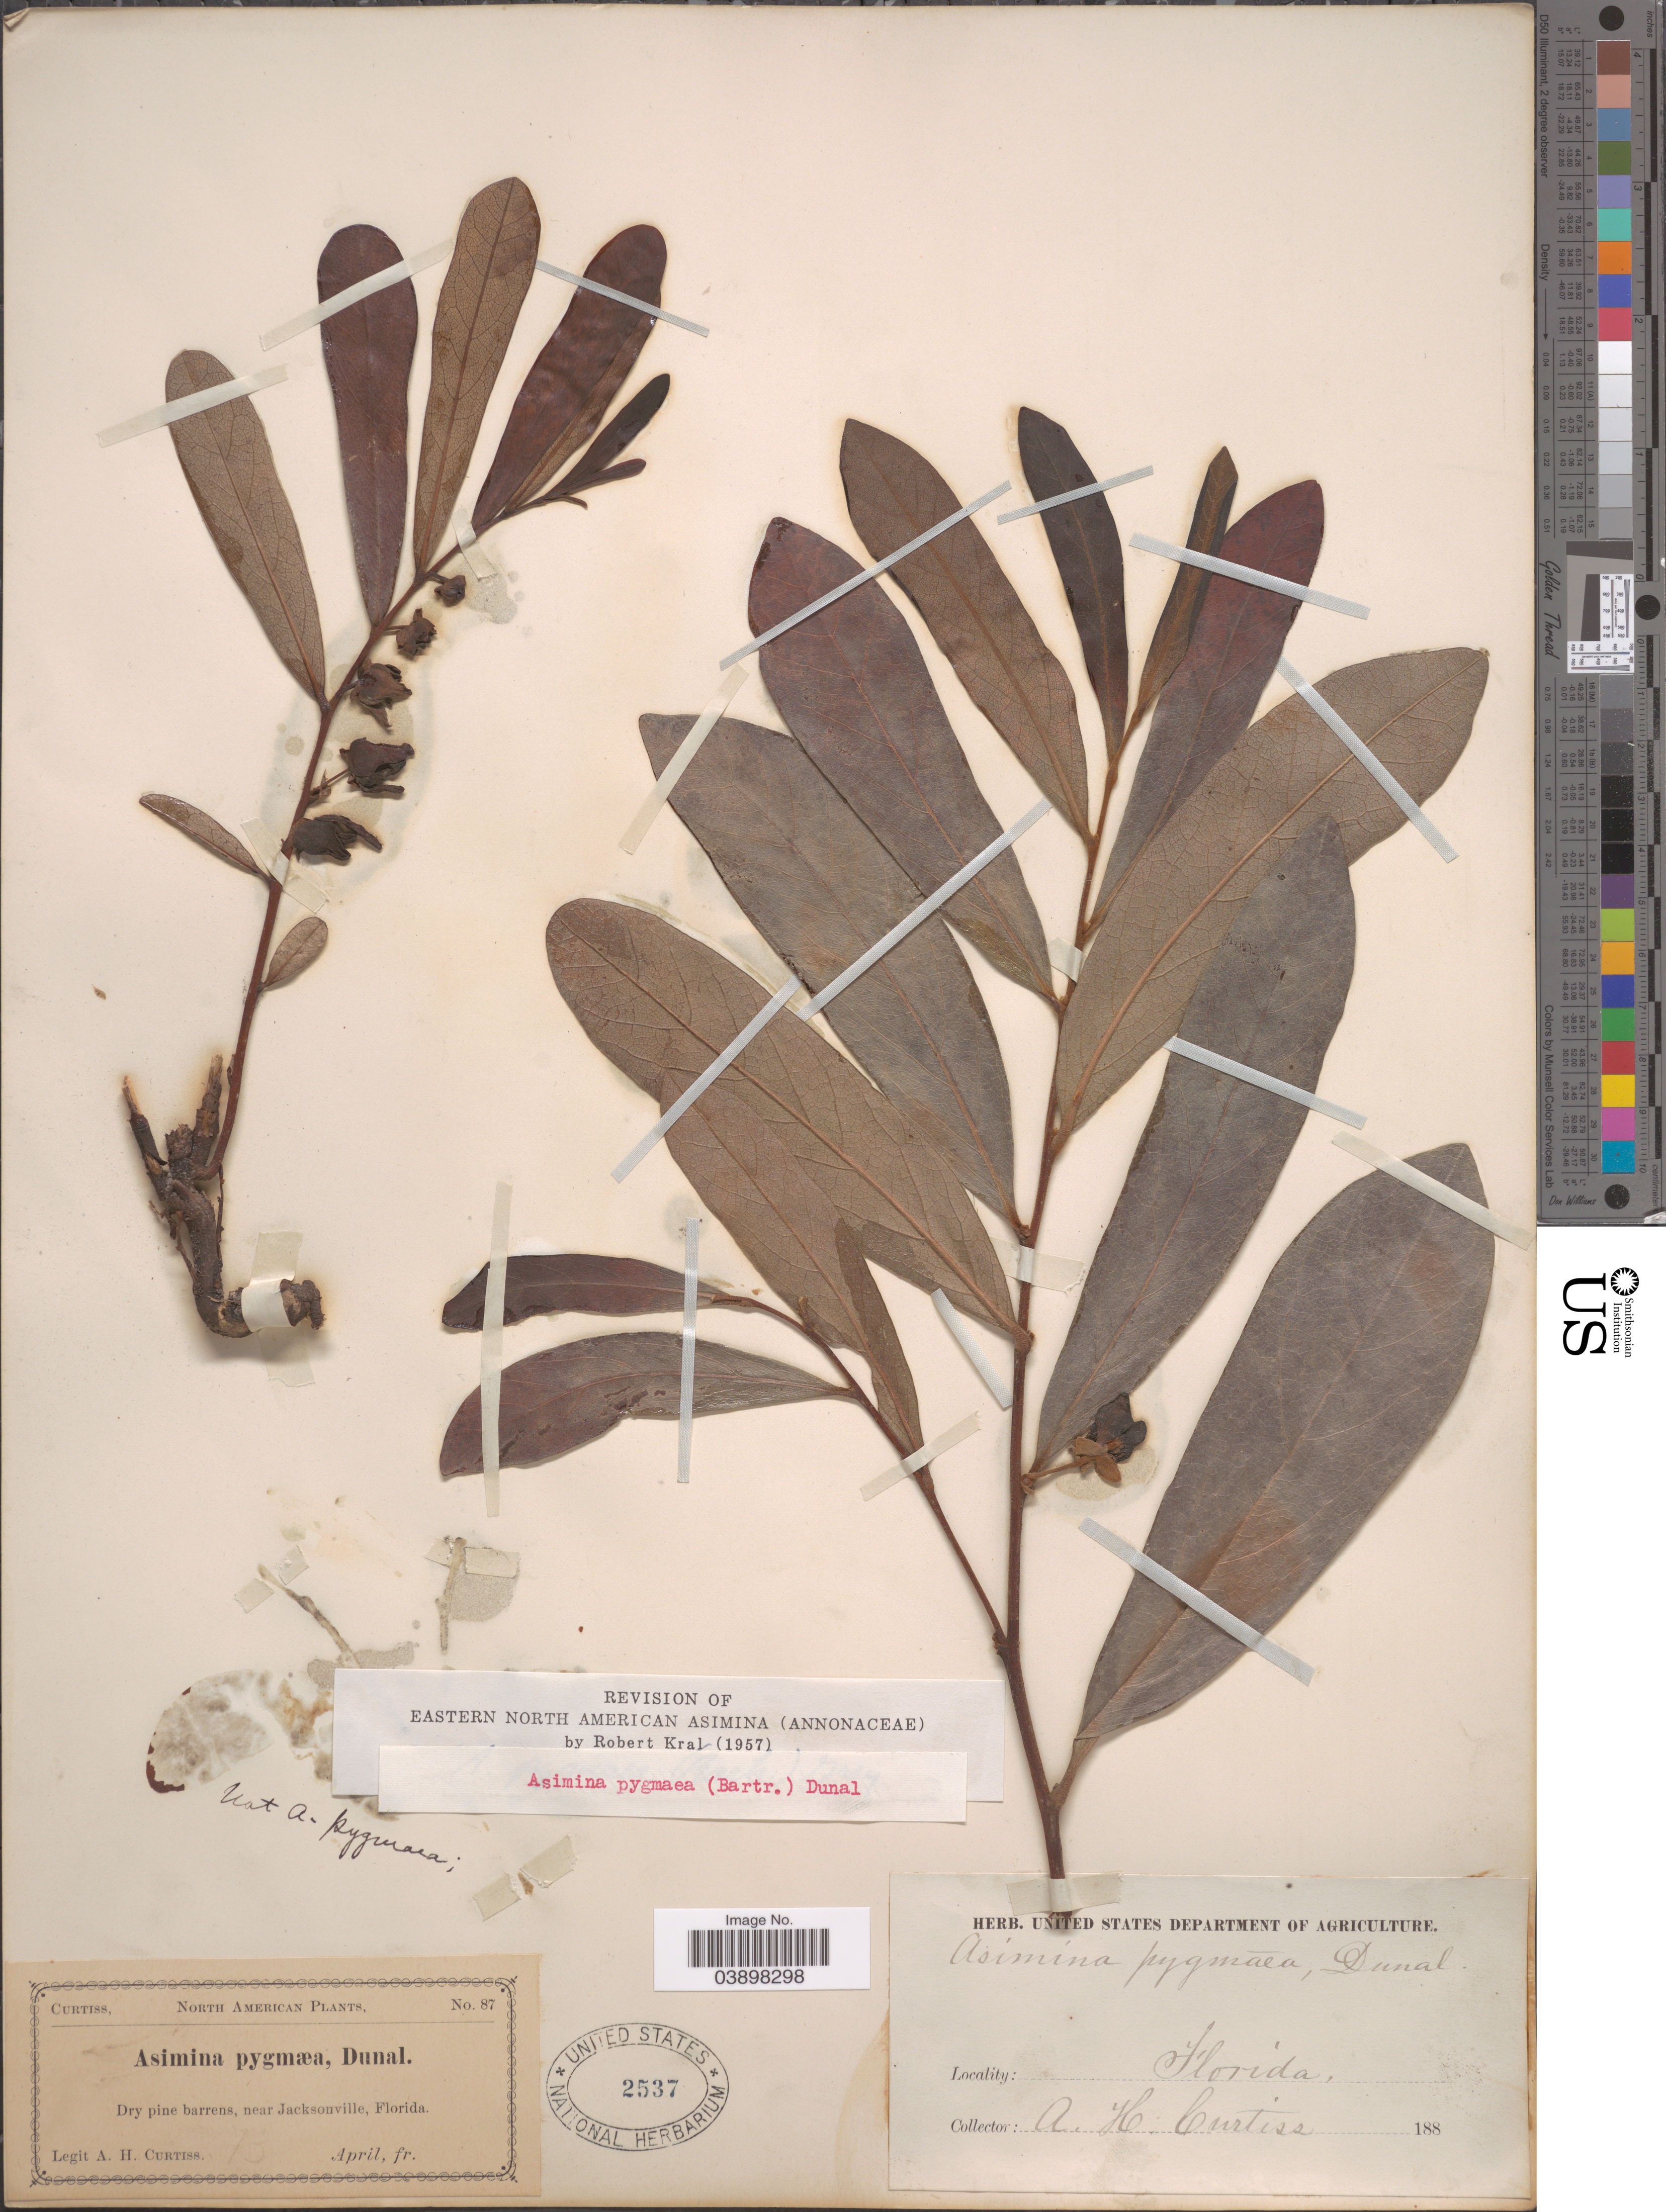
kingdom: Plantae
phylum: Tracheophyta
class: Magnoliopsida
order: Magnoliales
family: Annonaceae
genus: Asimina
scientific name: Asimina pygmaea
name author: Dunal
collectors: A. H. Curtiss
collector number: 87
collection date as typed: April 188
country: United States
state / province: Florida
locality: Dry pine barrens, near Jacksonville.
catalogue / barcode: US 2537